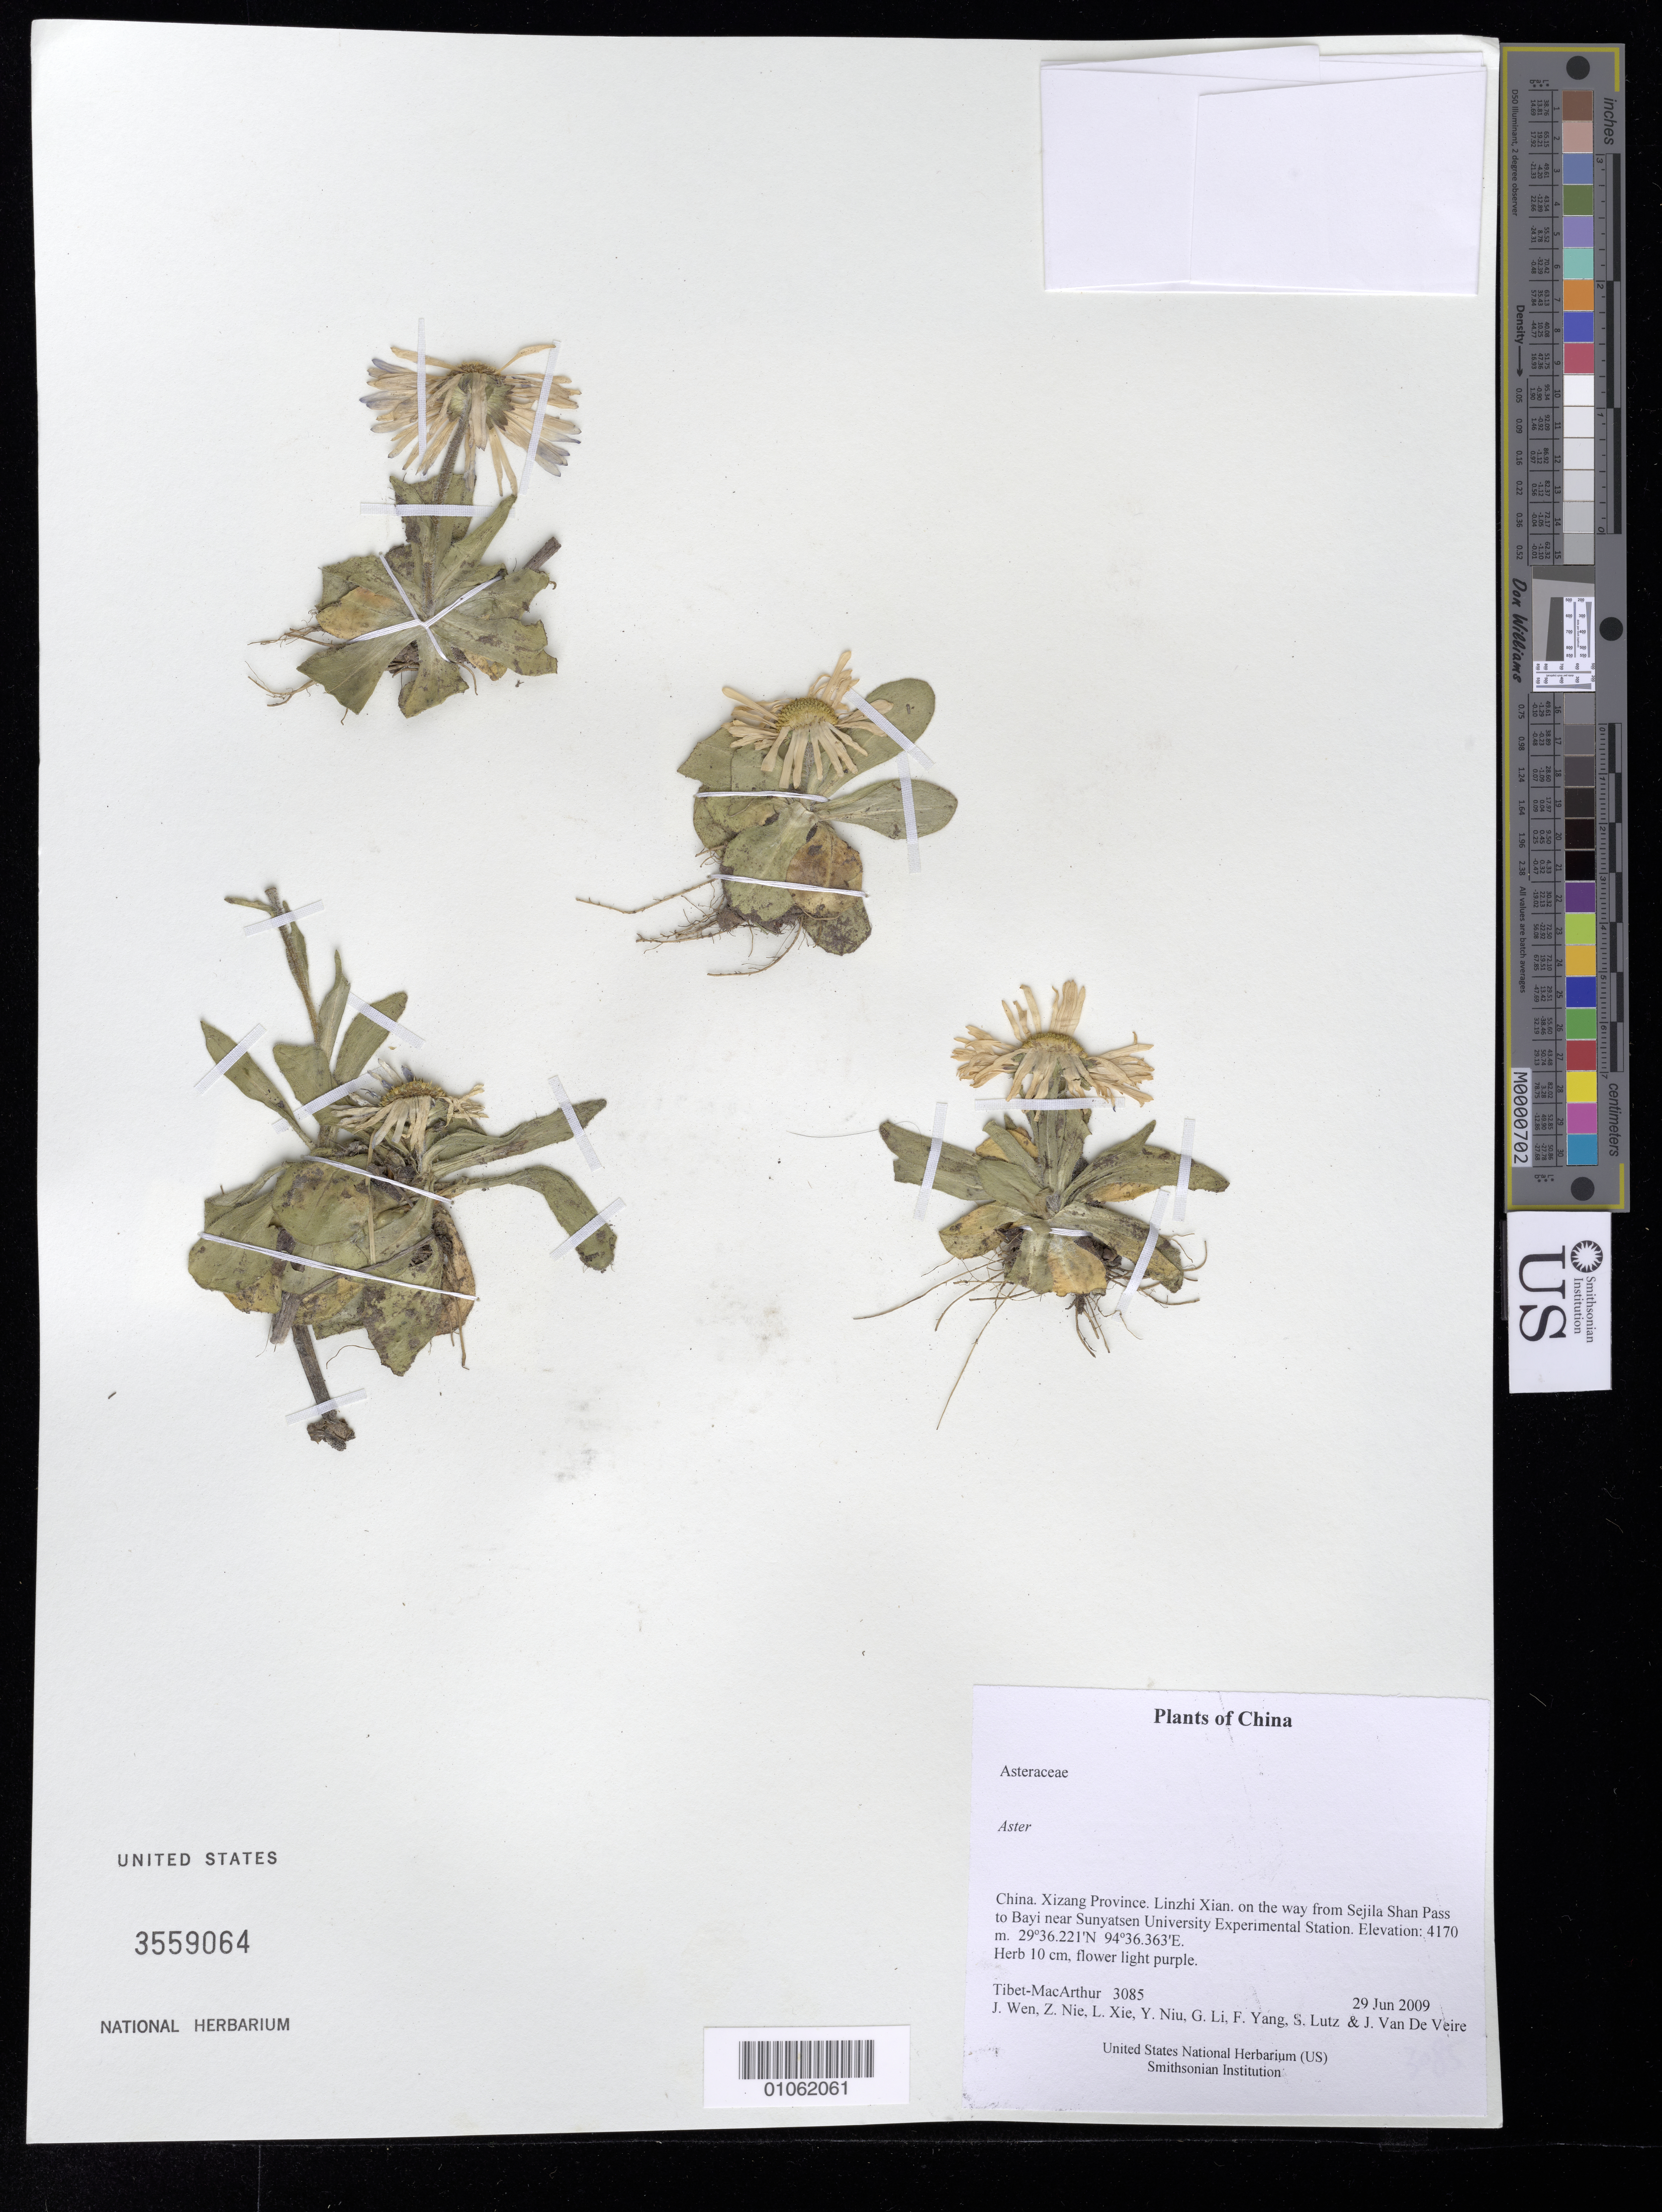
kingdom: Plantae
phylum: Tracheophyta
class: Magnoliopsida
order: Asterales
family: Asteraceae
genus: Aster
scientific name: Aster sp.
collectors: Tibet-MacArthur, J. Wen, Z. Nie, L. Xie, Y. Niu, G. Li, F. Yang, S. Lutz & J. Van De Veire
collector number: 3085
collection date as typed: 29 Jun 2009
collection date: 2009-06-29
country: China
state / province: Xizang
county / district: Linzhi Xian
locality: on the way from Sejila Shan Pass to Bayi near Sunyatsen University Experimental Station.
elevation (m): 4170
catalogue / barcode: US 3559064